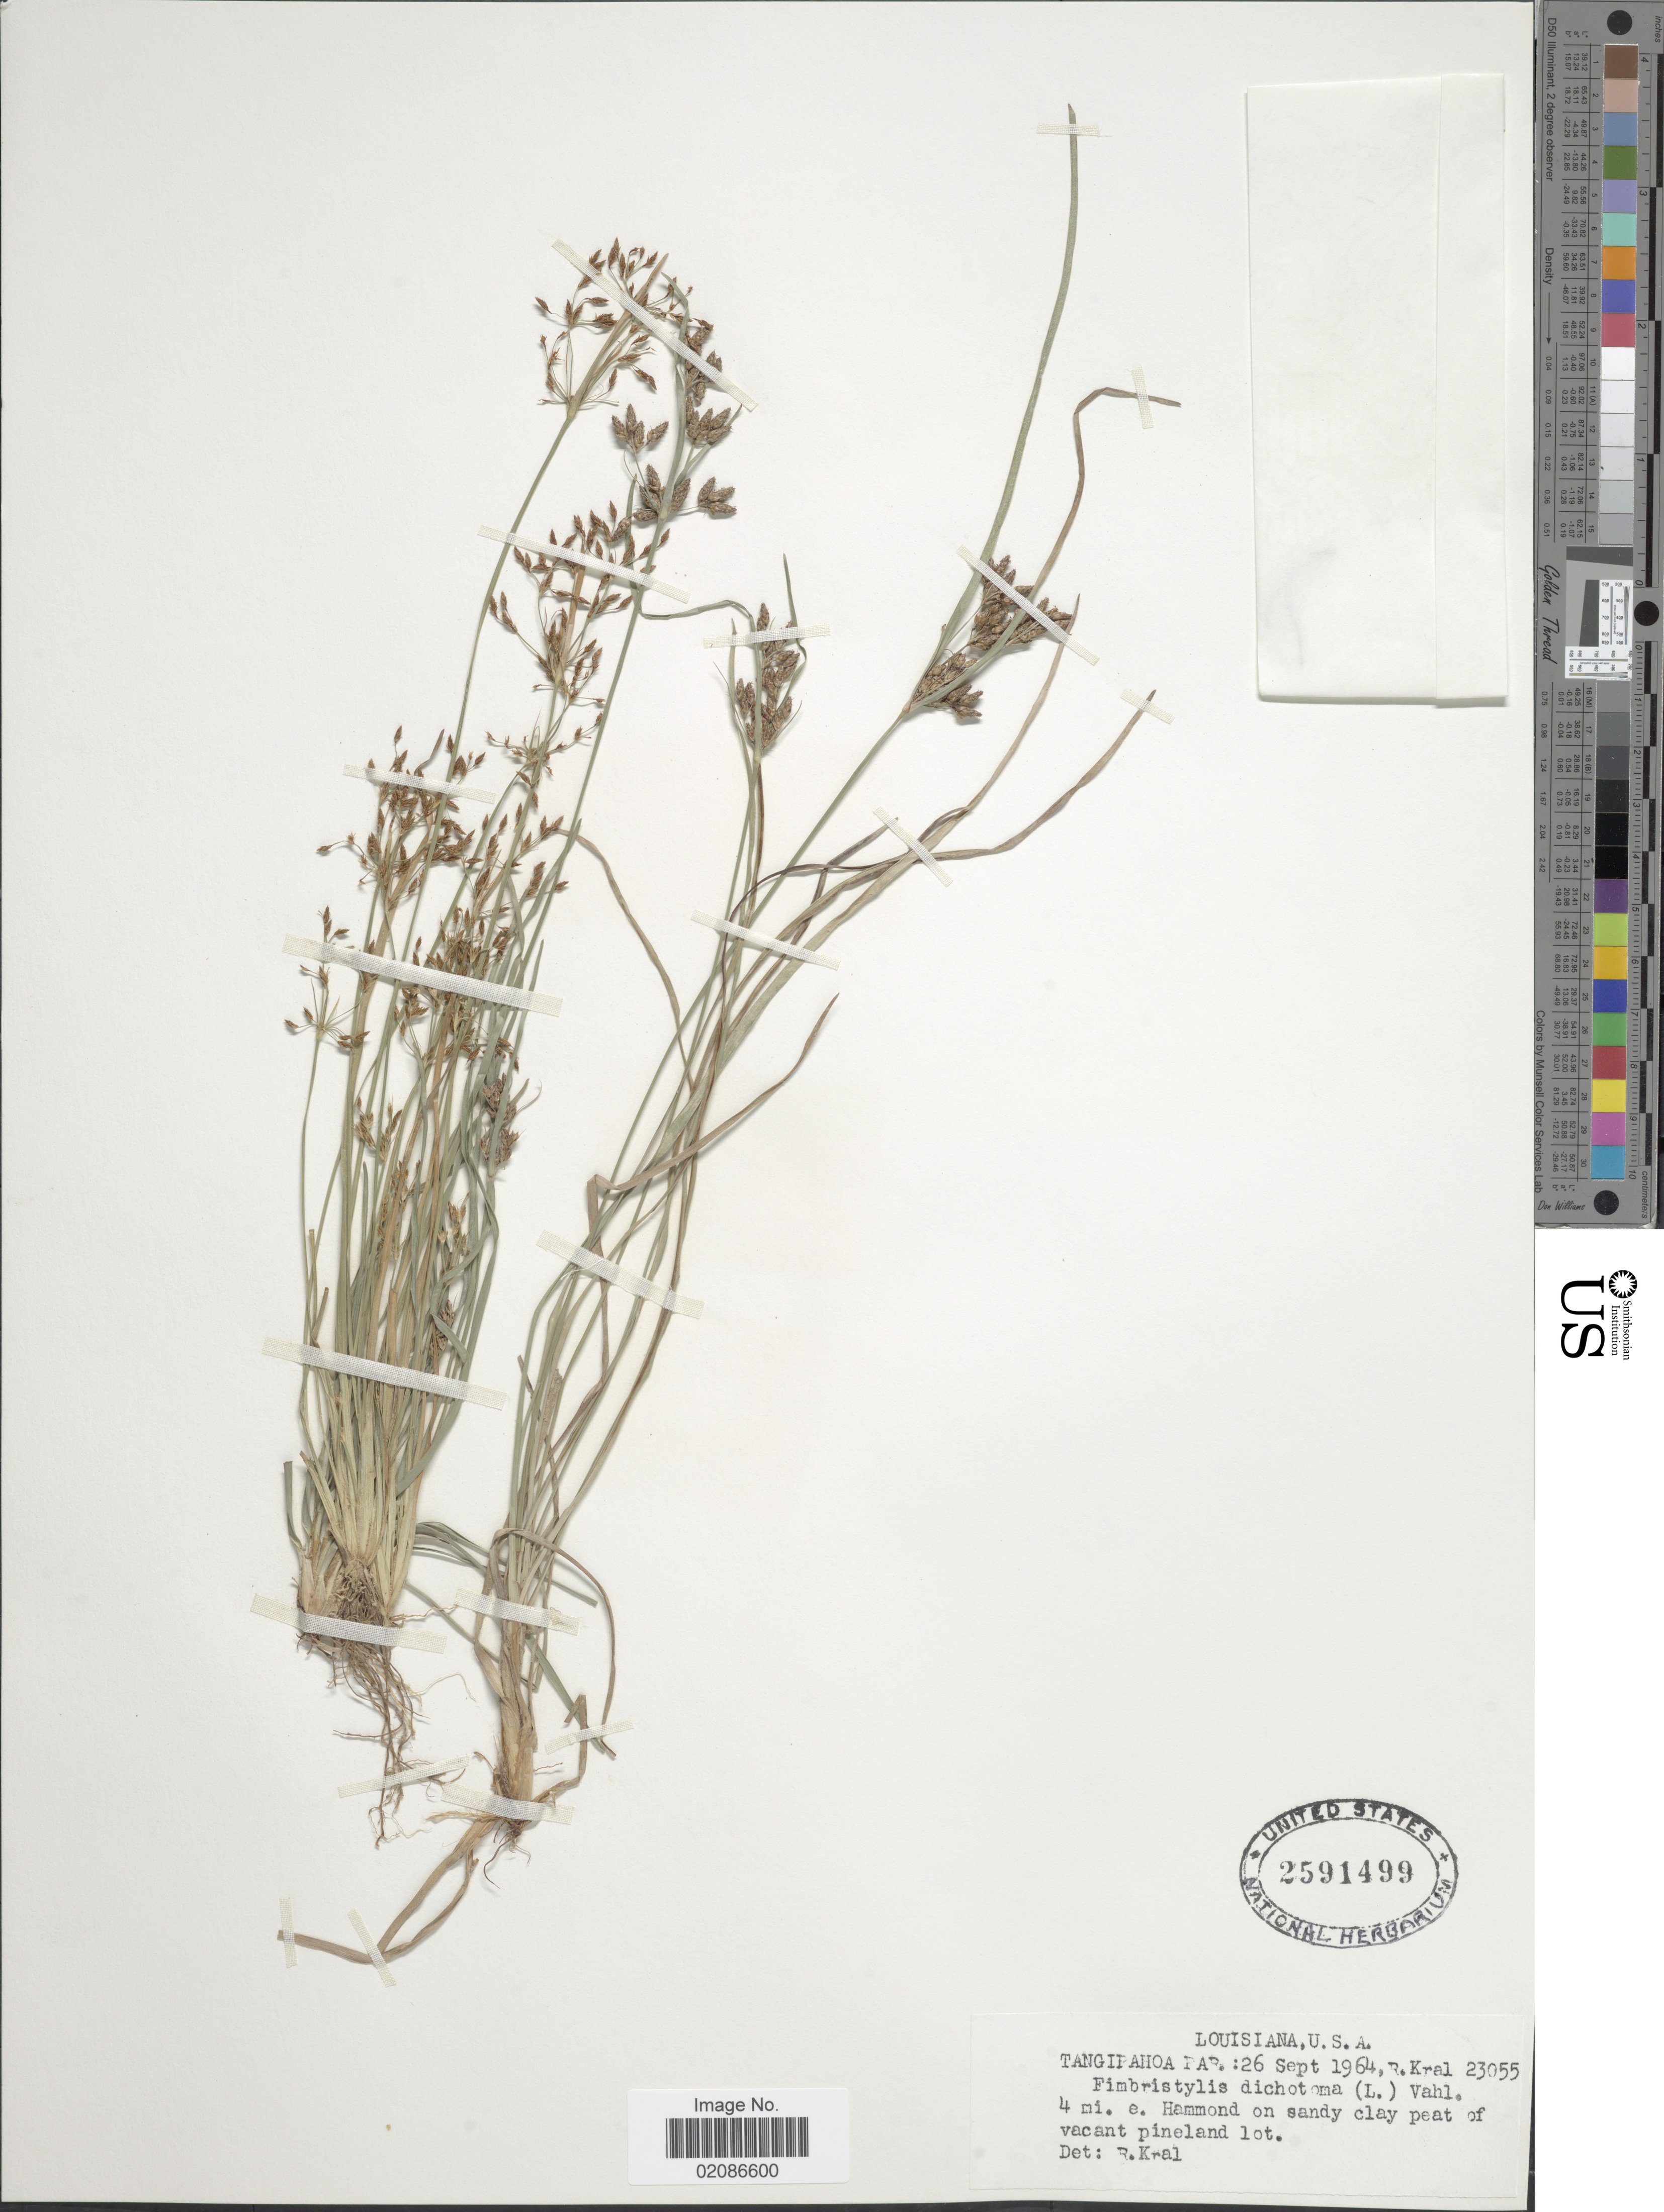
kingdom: Plantae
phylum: Tracheophyta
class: Liliopsida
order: Poales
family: Cyperaceae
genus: Fimbristylis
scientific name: Fimbristylis dichotoma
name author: (L.) Vahl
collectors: R. Kral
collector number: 23055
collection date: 1964-09-26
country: United States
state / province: Louisiana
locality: U.S.A. Tangipahoa Par.: 4 mi. e. Hammond on sandy clay peat of vacant pineland lot.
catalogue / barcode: US 2591499